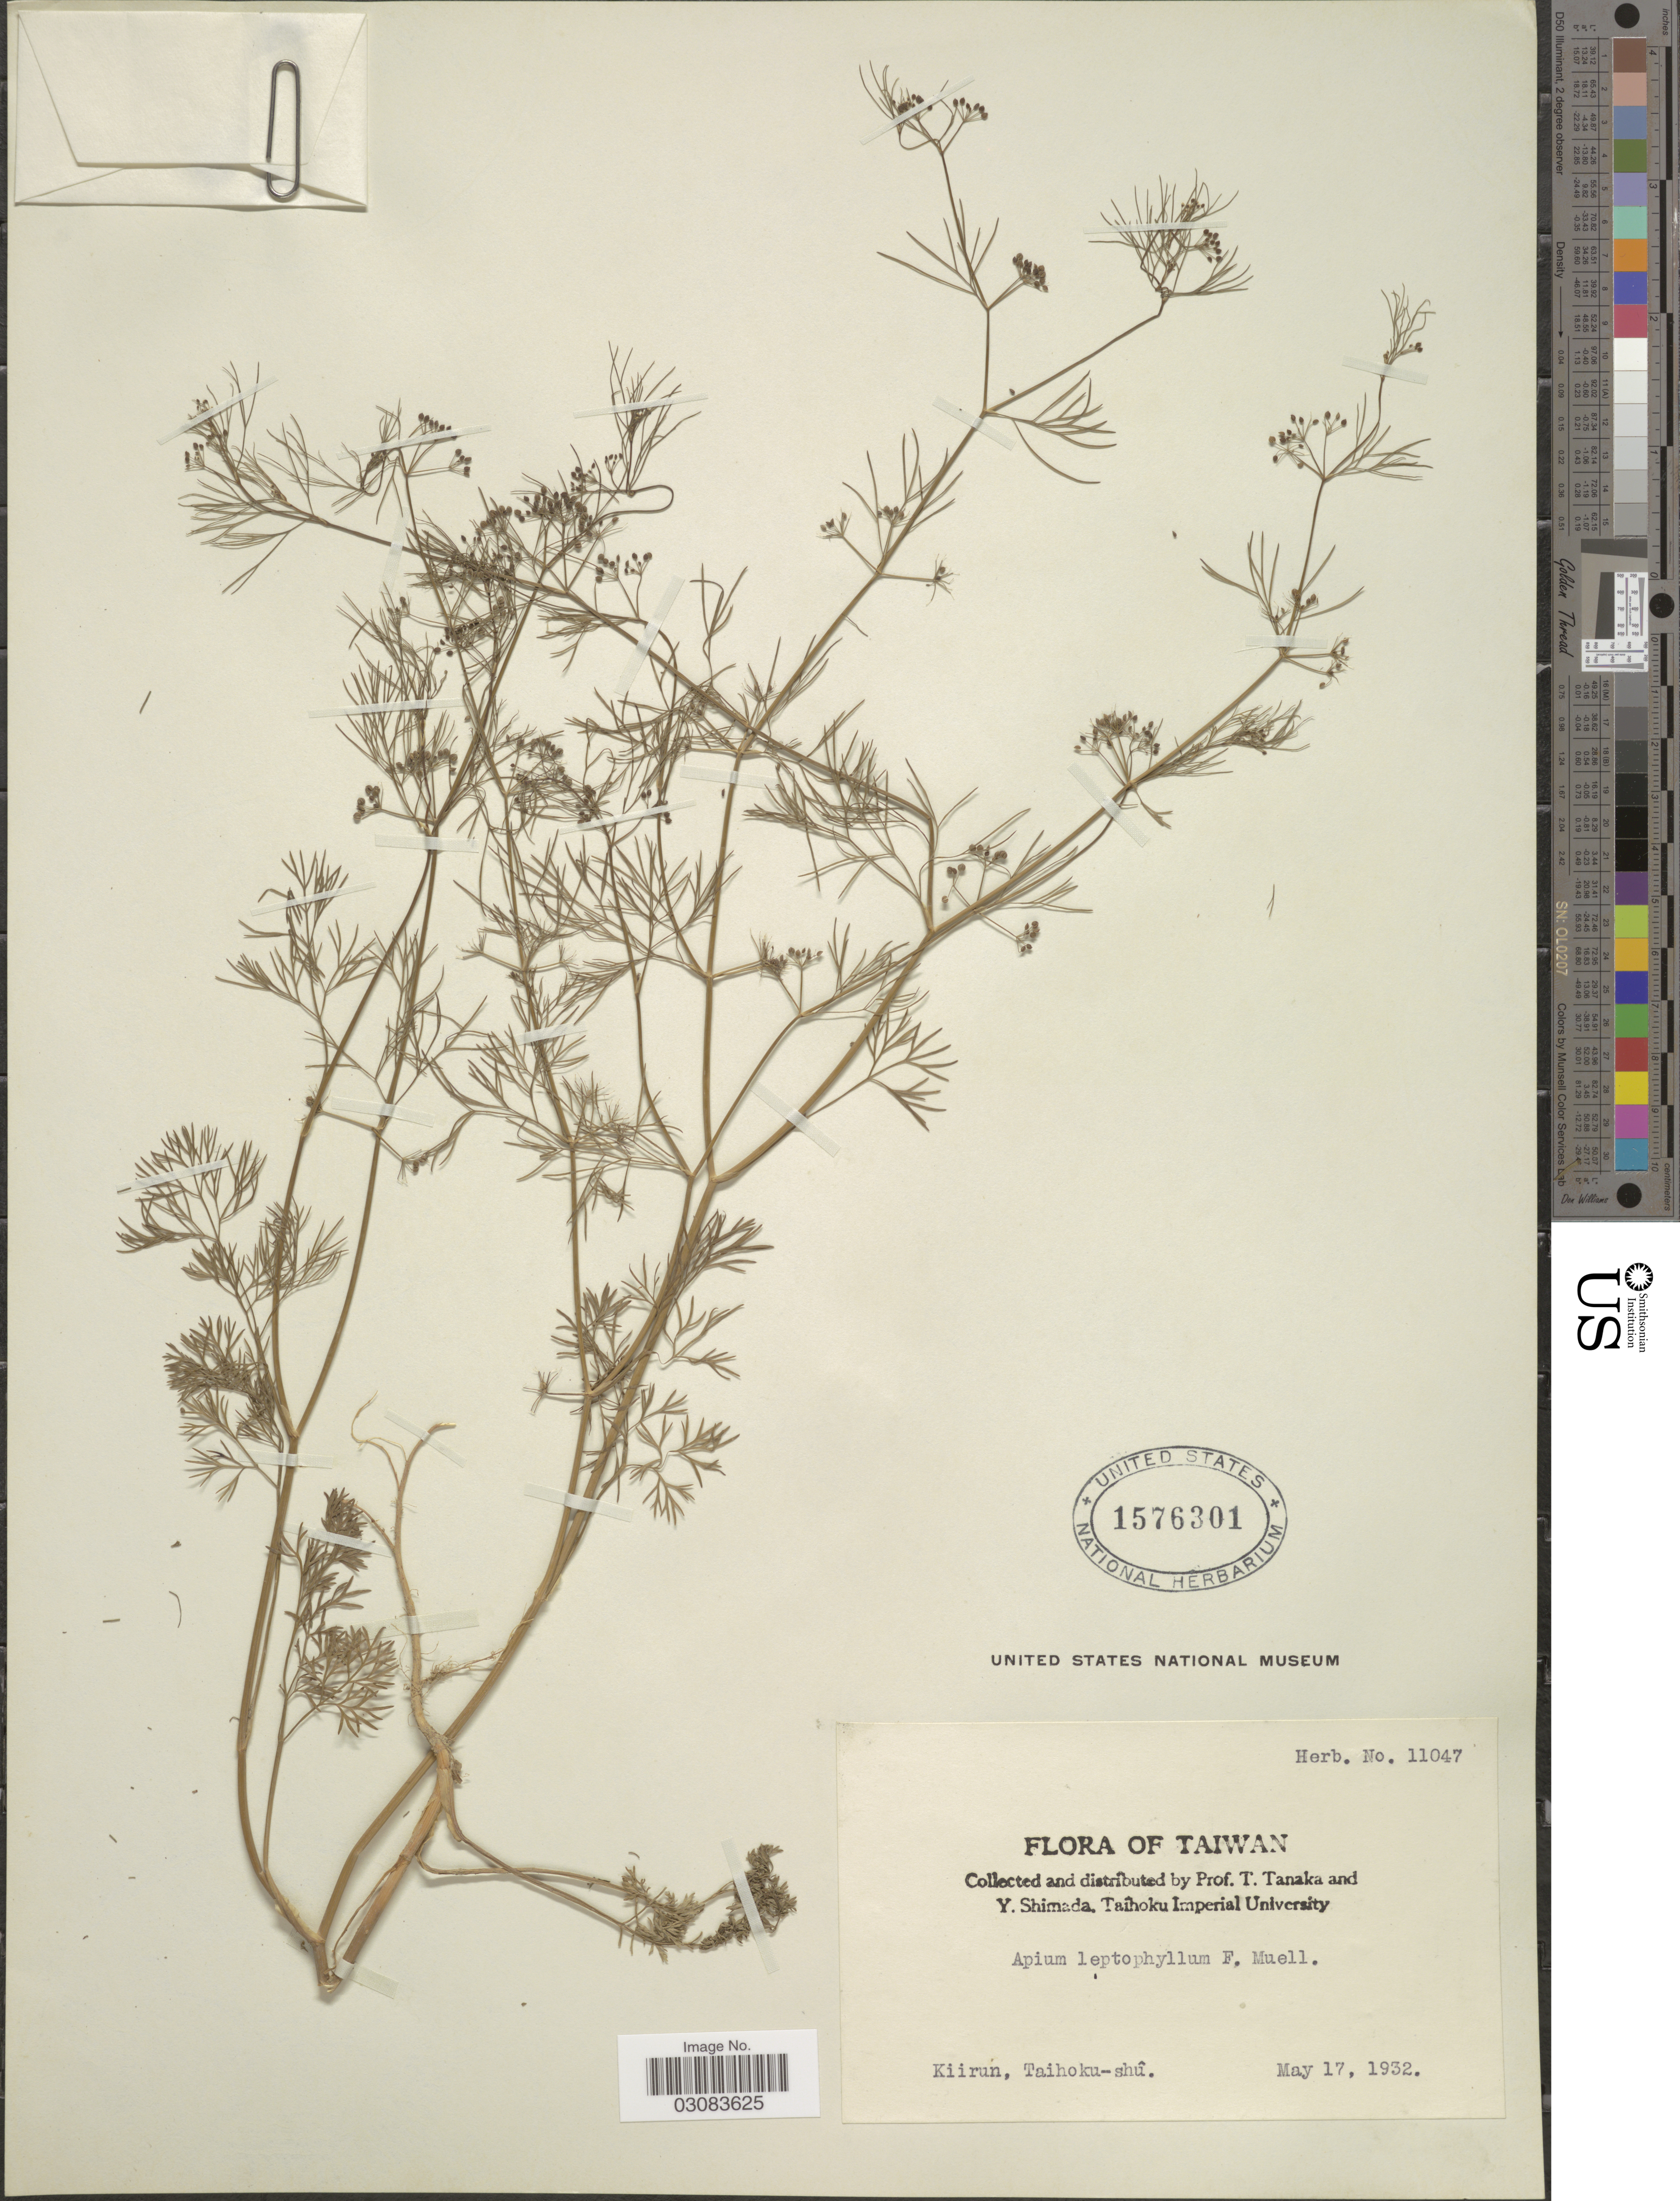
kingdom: Plantae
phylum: Tracheophyta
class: Magnoliopsida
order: Apiales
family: Apiaceae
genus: Cyclospermum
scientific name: Cyclospermum leptophyllum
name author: (Pers.) Sprague ex Britton & P. Wilson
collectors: T. Tanaka & Y. Shimada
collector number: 11047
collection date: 1932-05-17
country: Taiwan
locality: Kiirun, Taihoku-shû.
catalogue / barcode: US 1576301